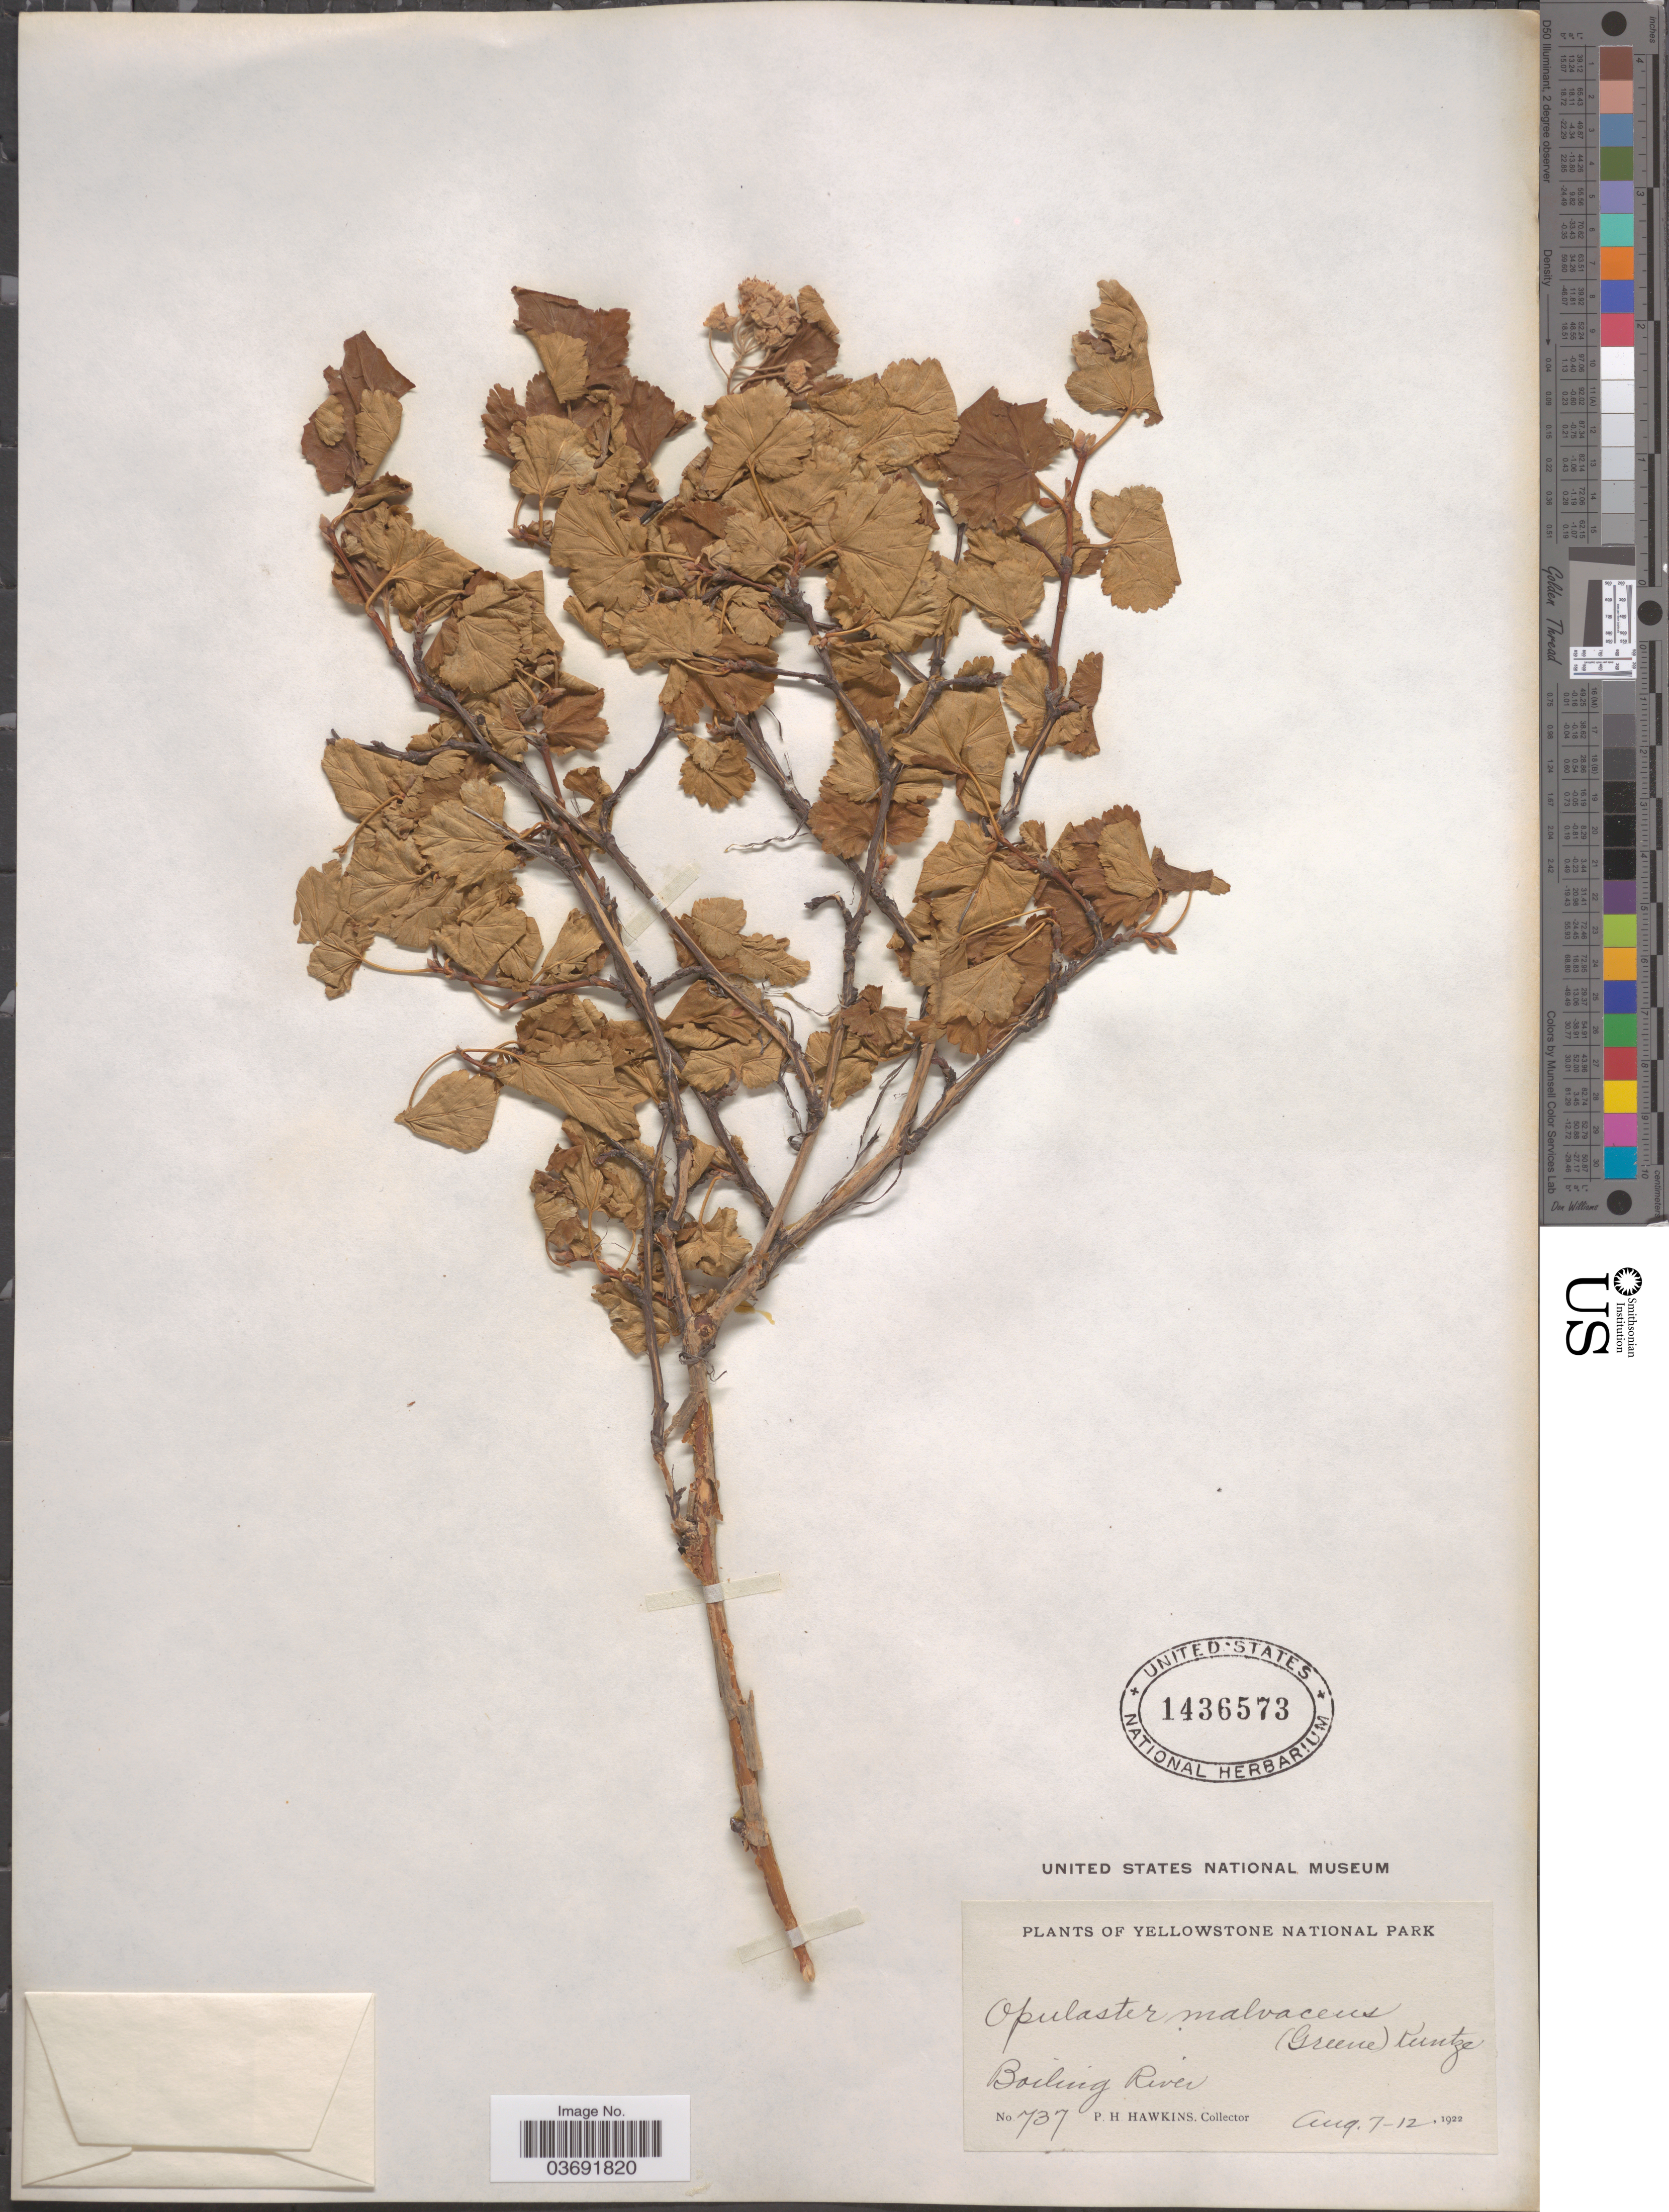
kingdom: Plantae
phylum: Tracheophyta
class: Magnoliopsida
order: Rosales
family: Rosaceae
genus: Physocarpus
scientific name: Physocarpus malvaceus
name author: (Greene) Kuntze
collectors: P. Hawkins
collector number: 737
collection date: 1922-08-07/1922-08-12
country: United States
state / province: Wyoming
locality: The Yellowstone National Park. Boiling River.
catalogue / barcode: US 1436573